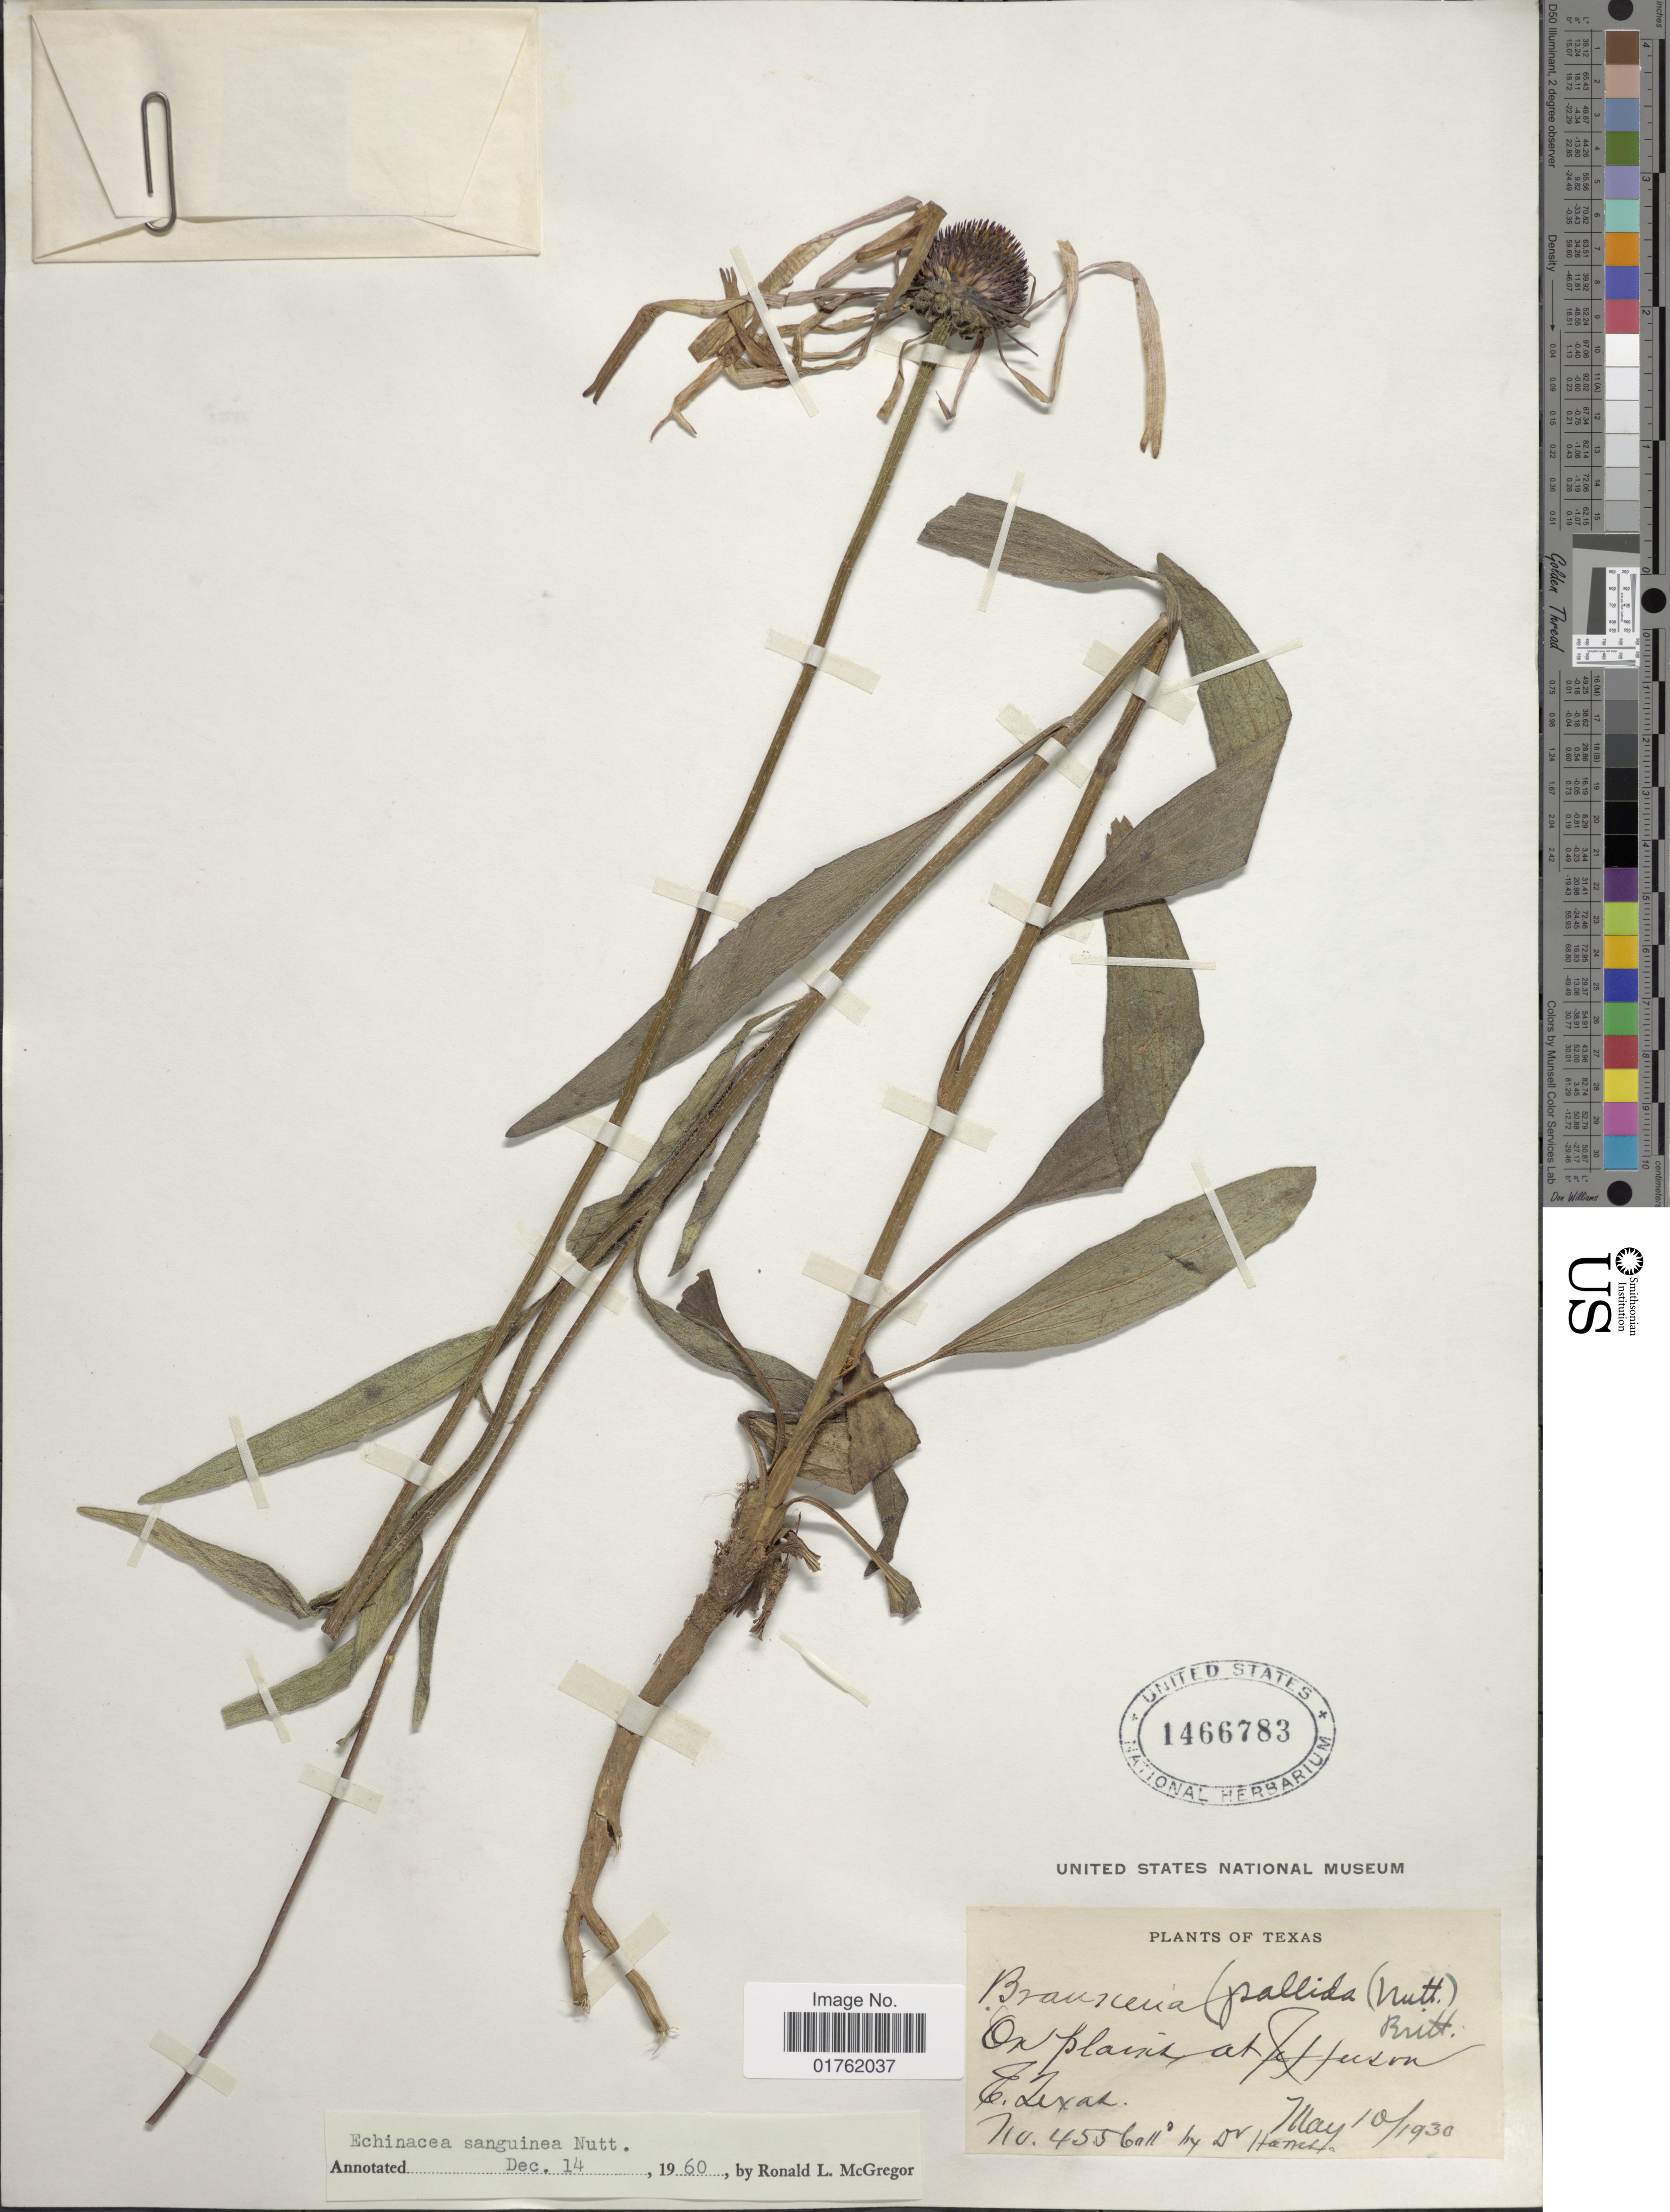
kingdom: Plantae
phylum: Tracheophyta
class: Magnoliopsida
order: Asterales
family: Asteraceae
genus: Echinacea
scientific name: Echinacea sanguinea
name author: Nutt.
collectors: -- Harris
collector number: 455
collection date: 1930-05-10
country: United States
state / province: Texas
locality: On plains at Jefferson, E Texas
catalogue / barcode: US 1466783